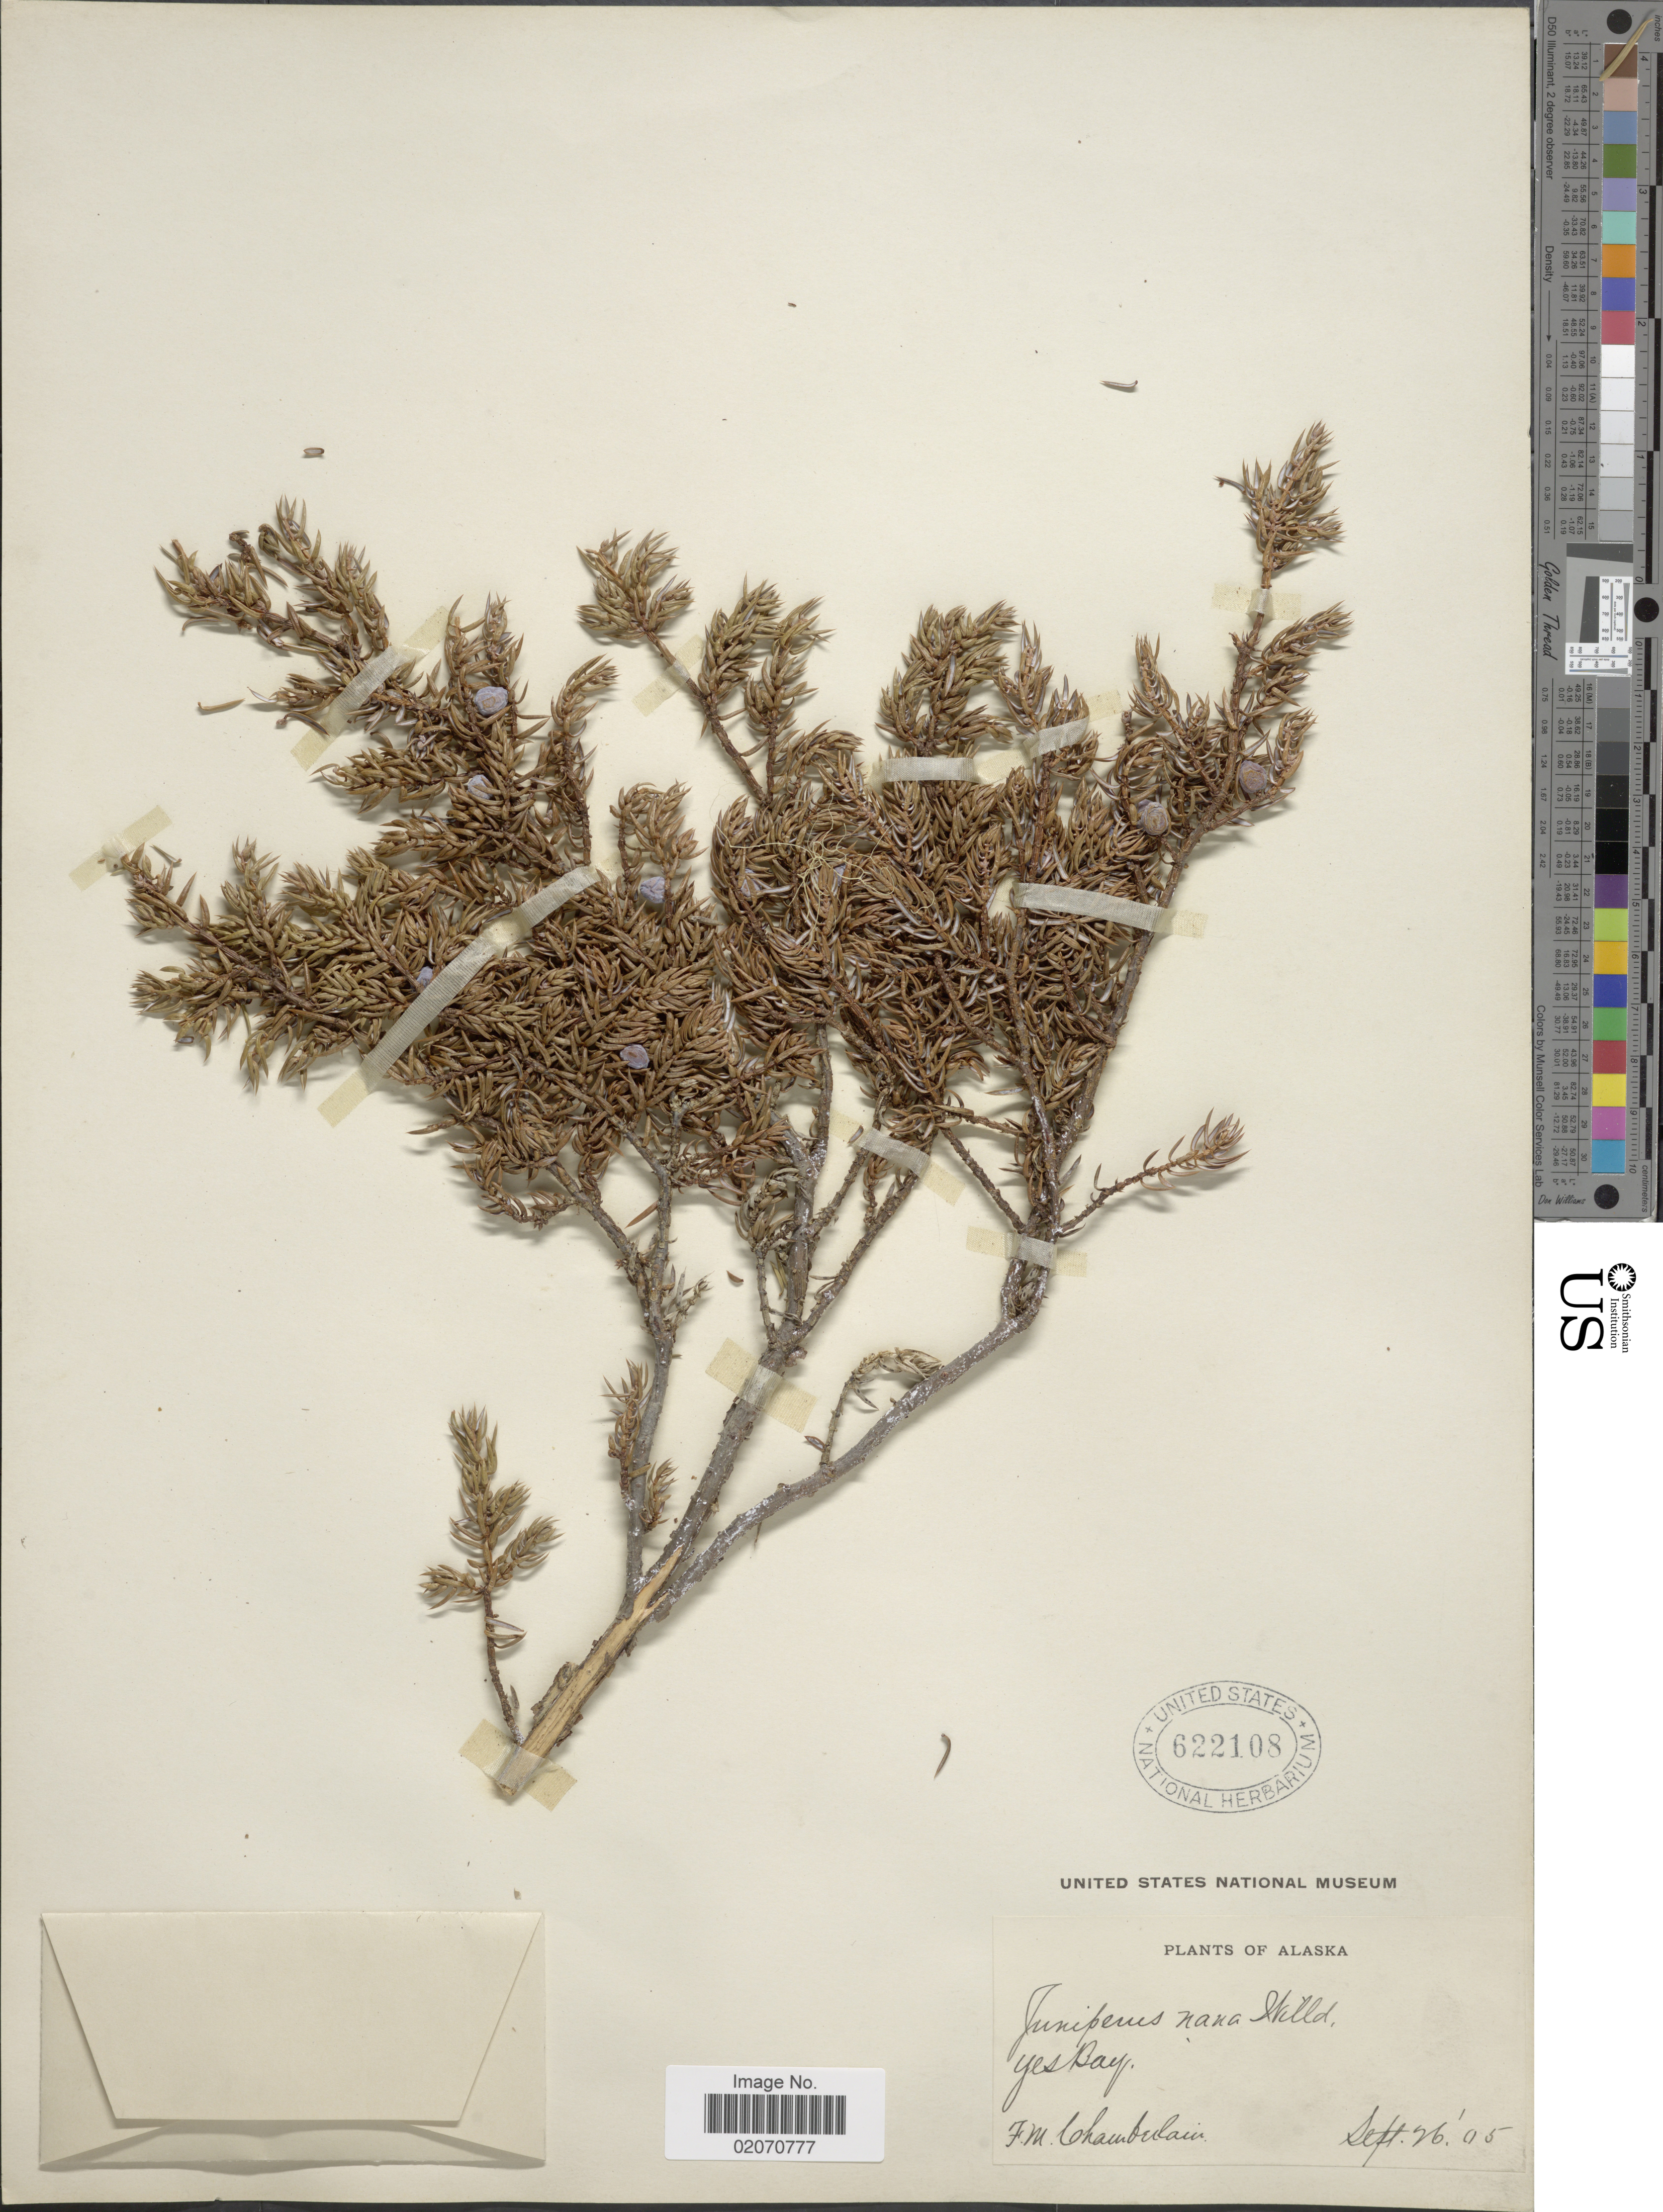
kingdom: Plantae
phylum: Tracheophyta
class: Pinopsida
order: Pinales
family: Cupressaceae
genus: Juniperus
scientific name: Juniperus communis subsp. nana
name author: (Willd.) Syme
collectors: F. Chamberlain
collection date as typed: Transcribed d/m/y: 26/9/5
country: United States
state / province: Alaska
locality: YesBay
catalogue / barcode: US 622108